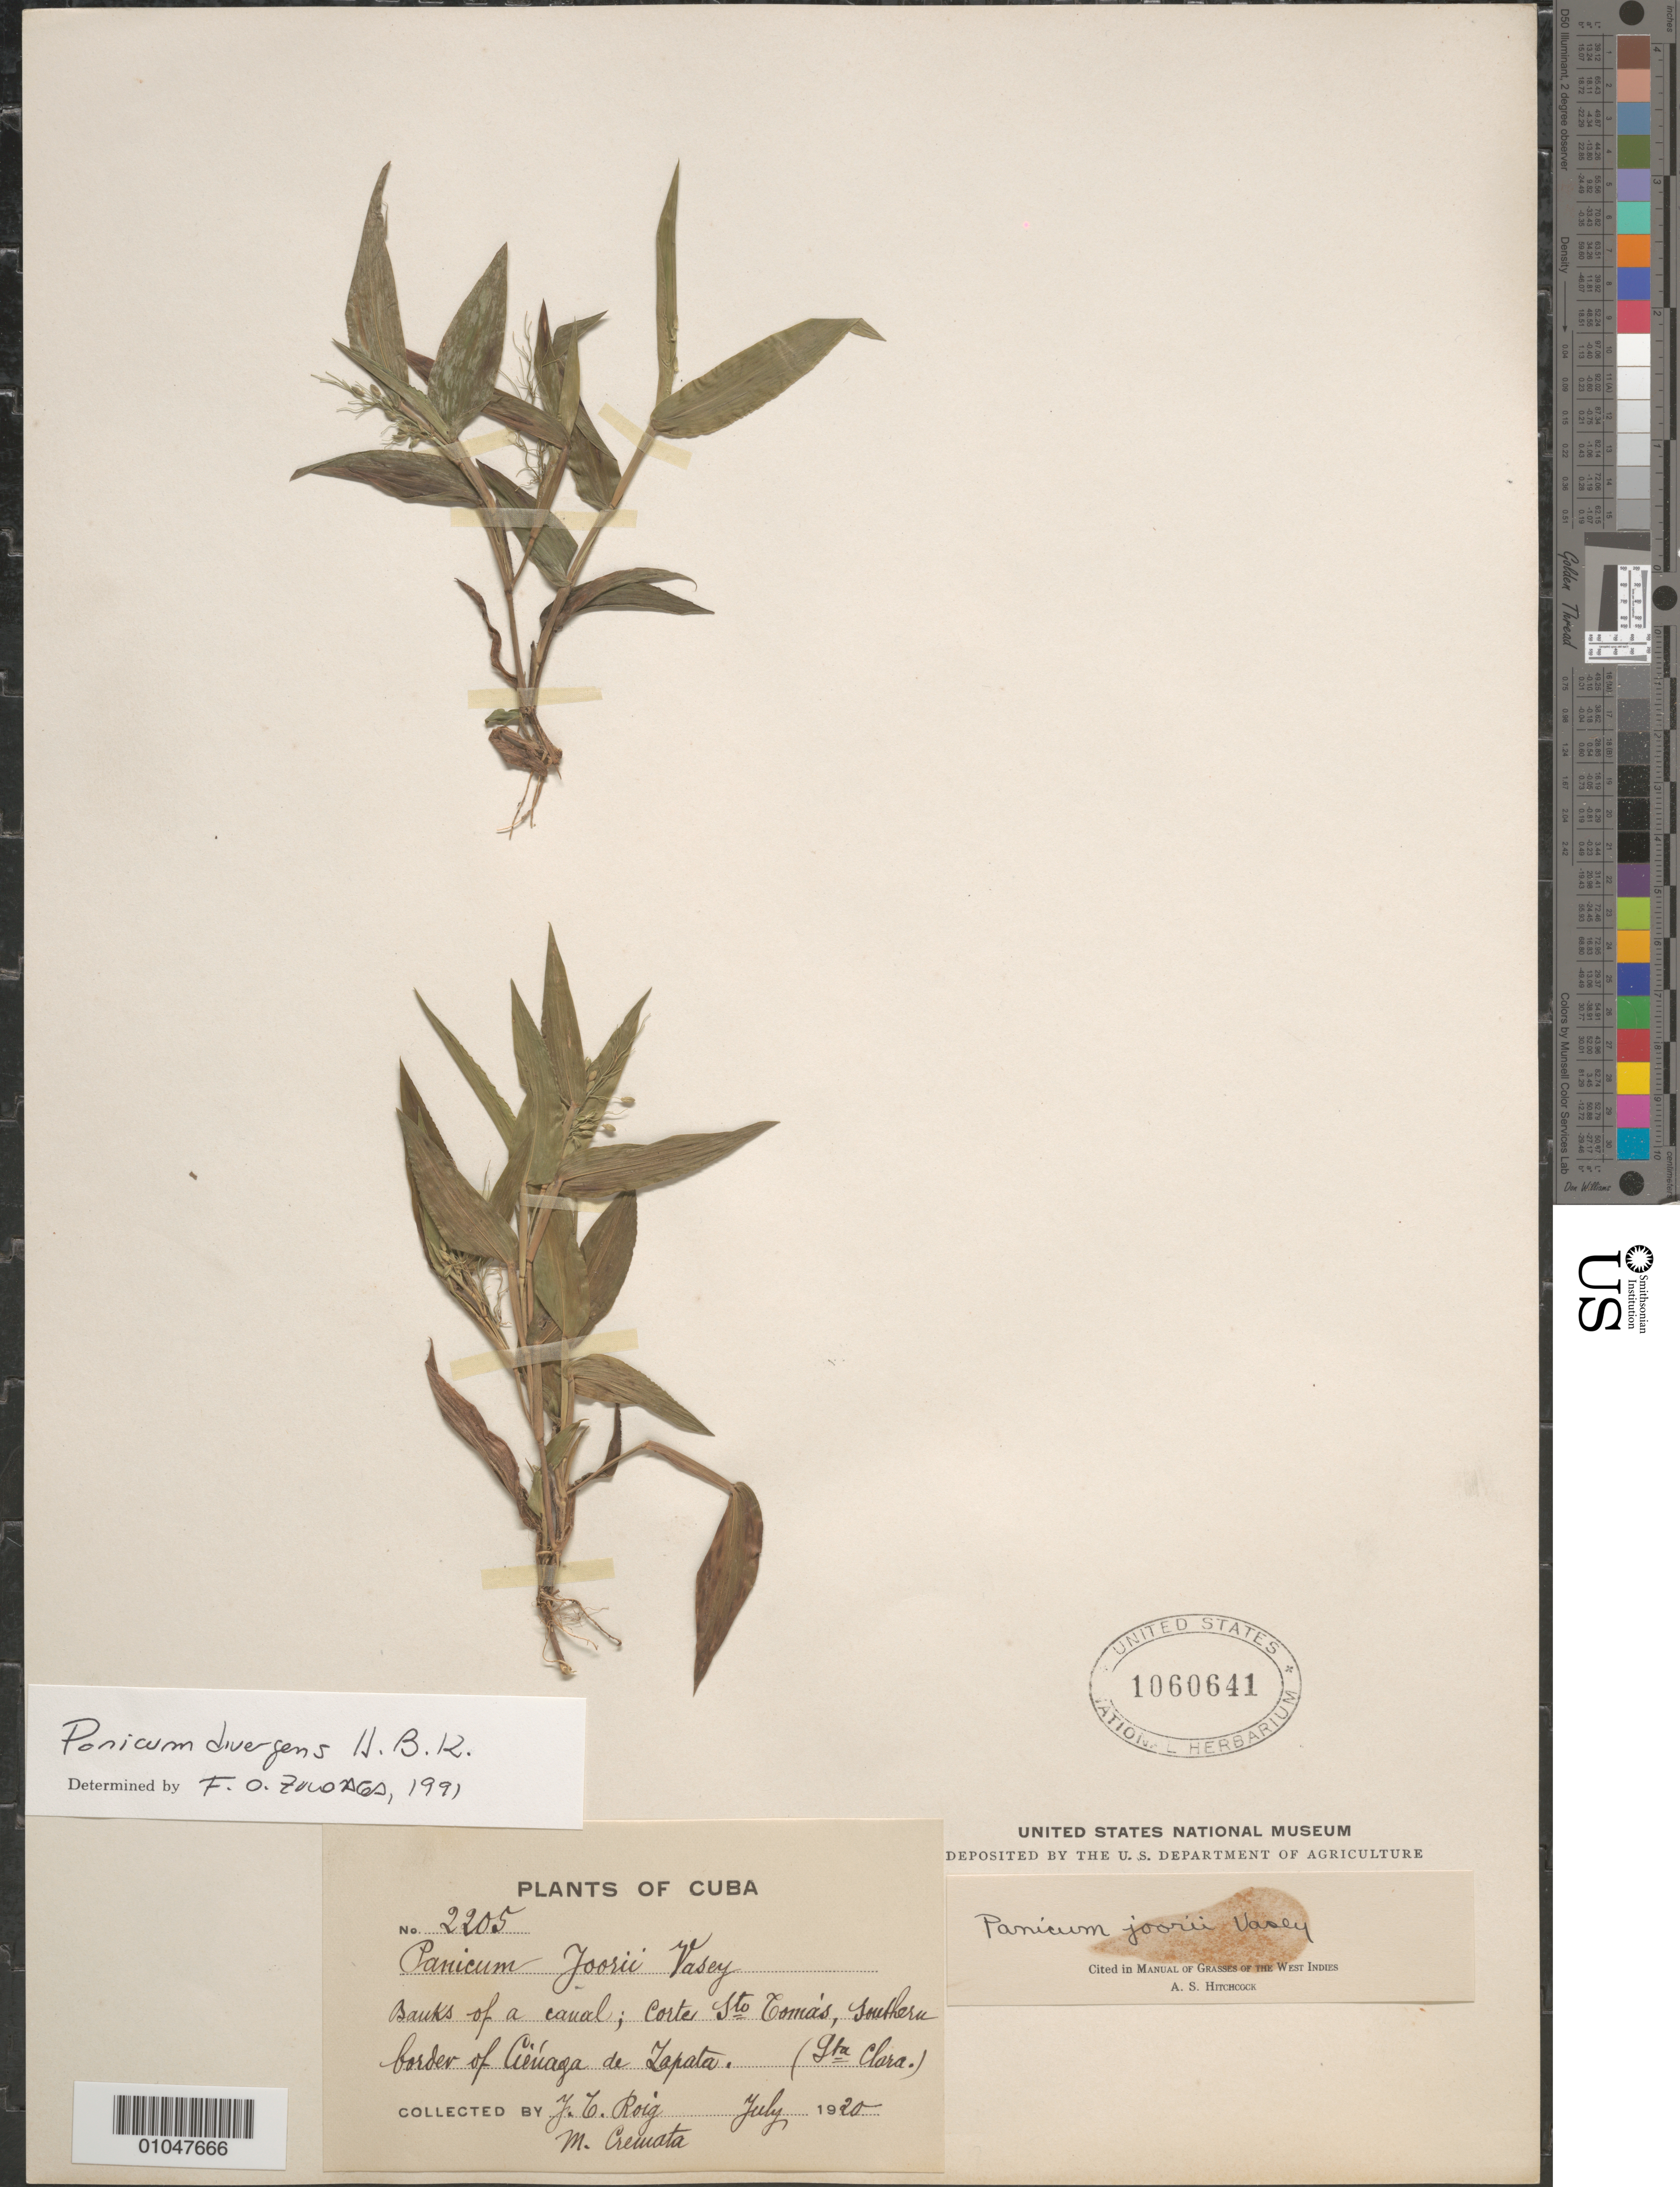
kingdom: Plantae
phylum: Tracheophyta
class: Liliopsida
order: Poales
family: Poaceae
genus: Panicum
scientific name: Panicum divergens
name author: Kunth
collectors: J. Roig & M. Cremata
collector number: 2205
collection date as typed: Jul 1920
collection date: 1920-07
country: Cuba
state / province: Villa Clara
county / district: Santa Clara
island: Cuba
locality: Banks of canal, Cortes Santo Comais, S border of Cienaga de Zapata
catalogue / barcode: US 1060641